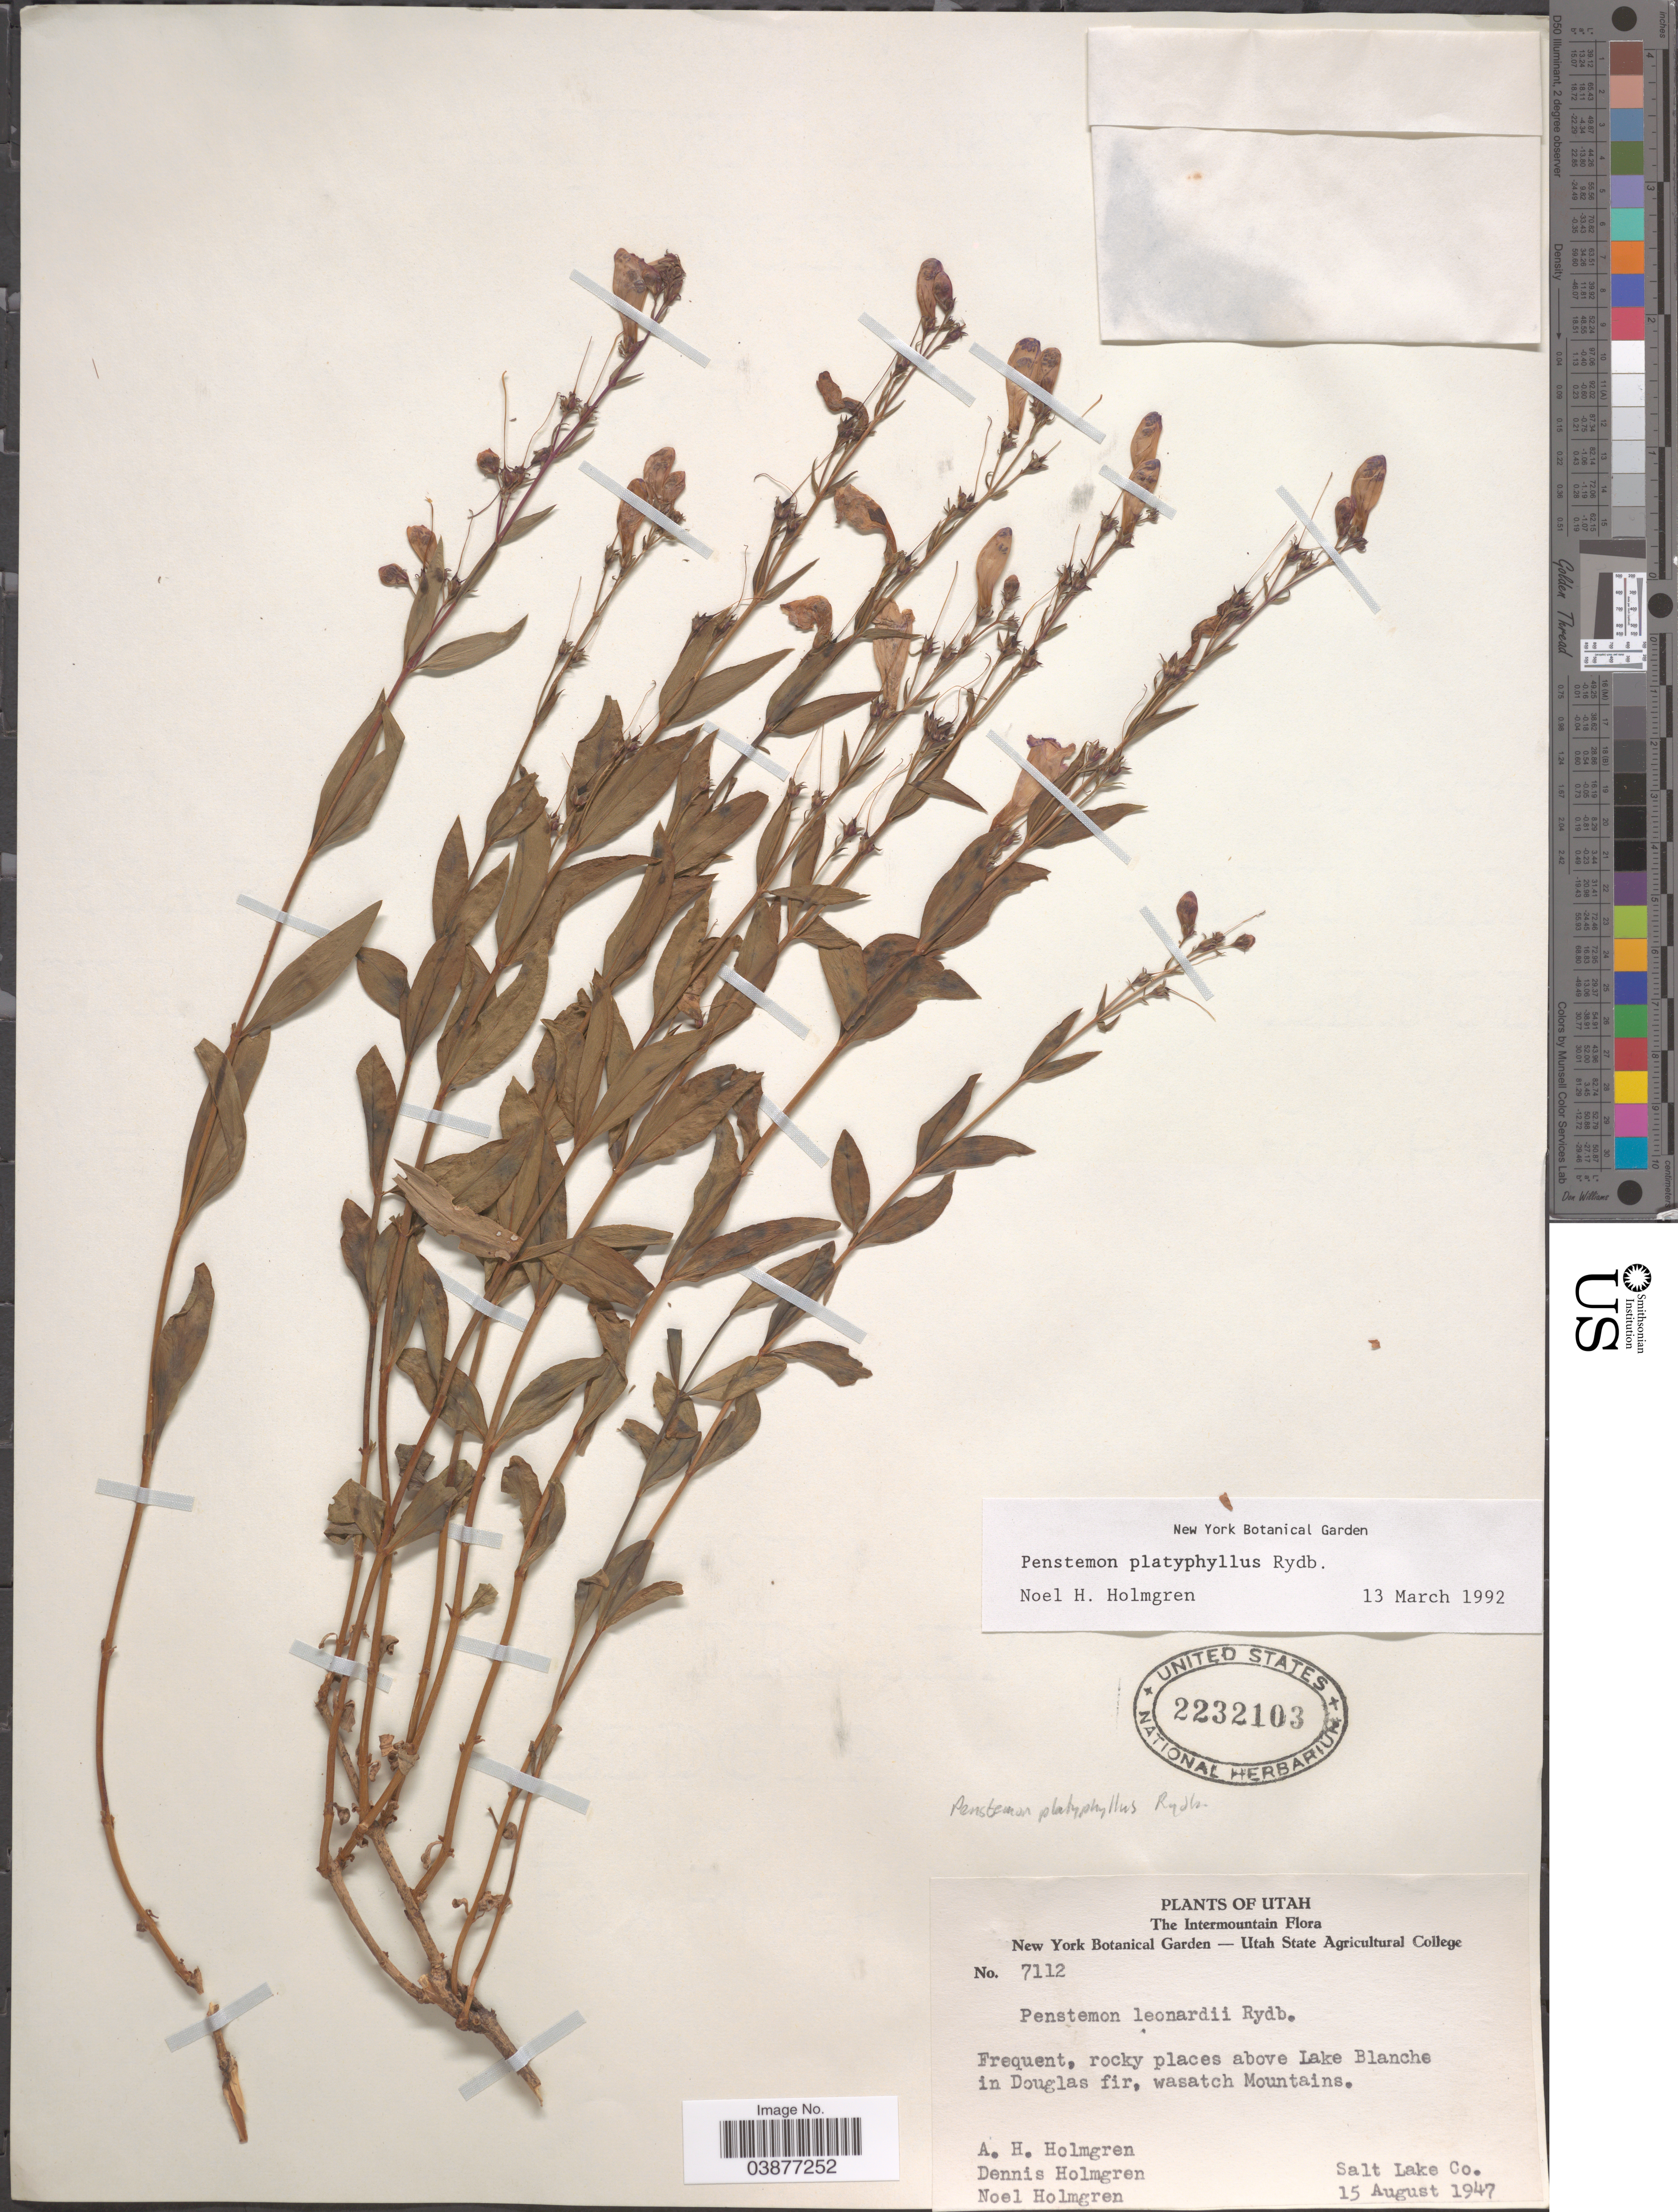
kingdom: Plantae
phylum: Tracheophyta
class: Magnoliopsida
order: Lamiales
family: Plantaginaceae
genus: Penstemon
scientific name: Penstemon platyphyllus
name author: Rydb.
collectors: A. H. Holmgren, D. E. Holmgren & N. H. Holmgren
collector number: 7112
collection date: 1947-08-15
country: United States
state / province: Utah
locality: Intermountain. Frequent, rocky places above Lake Blanche in Douglas fir, wasatch Mountain. Salt Lake Co.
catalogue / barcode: US 2232103